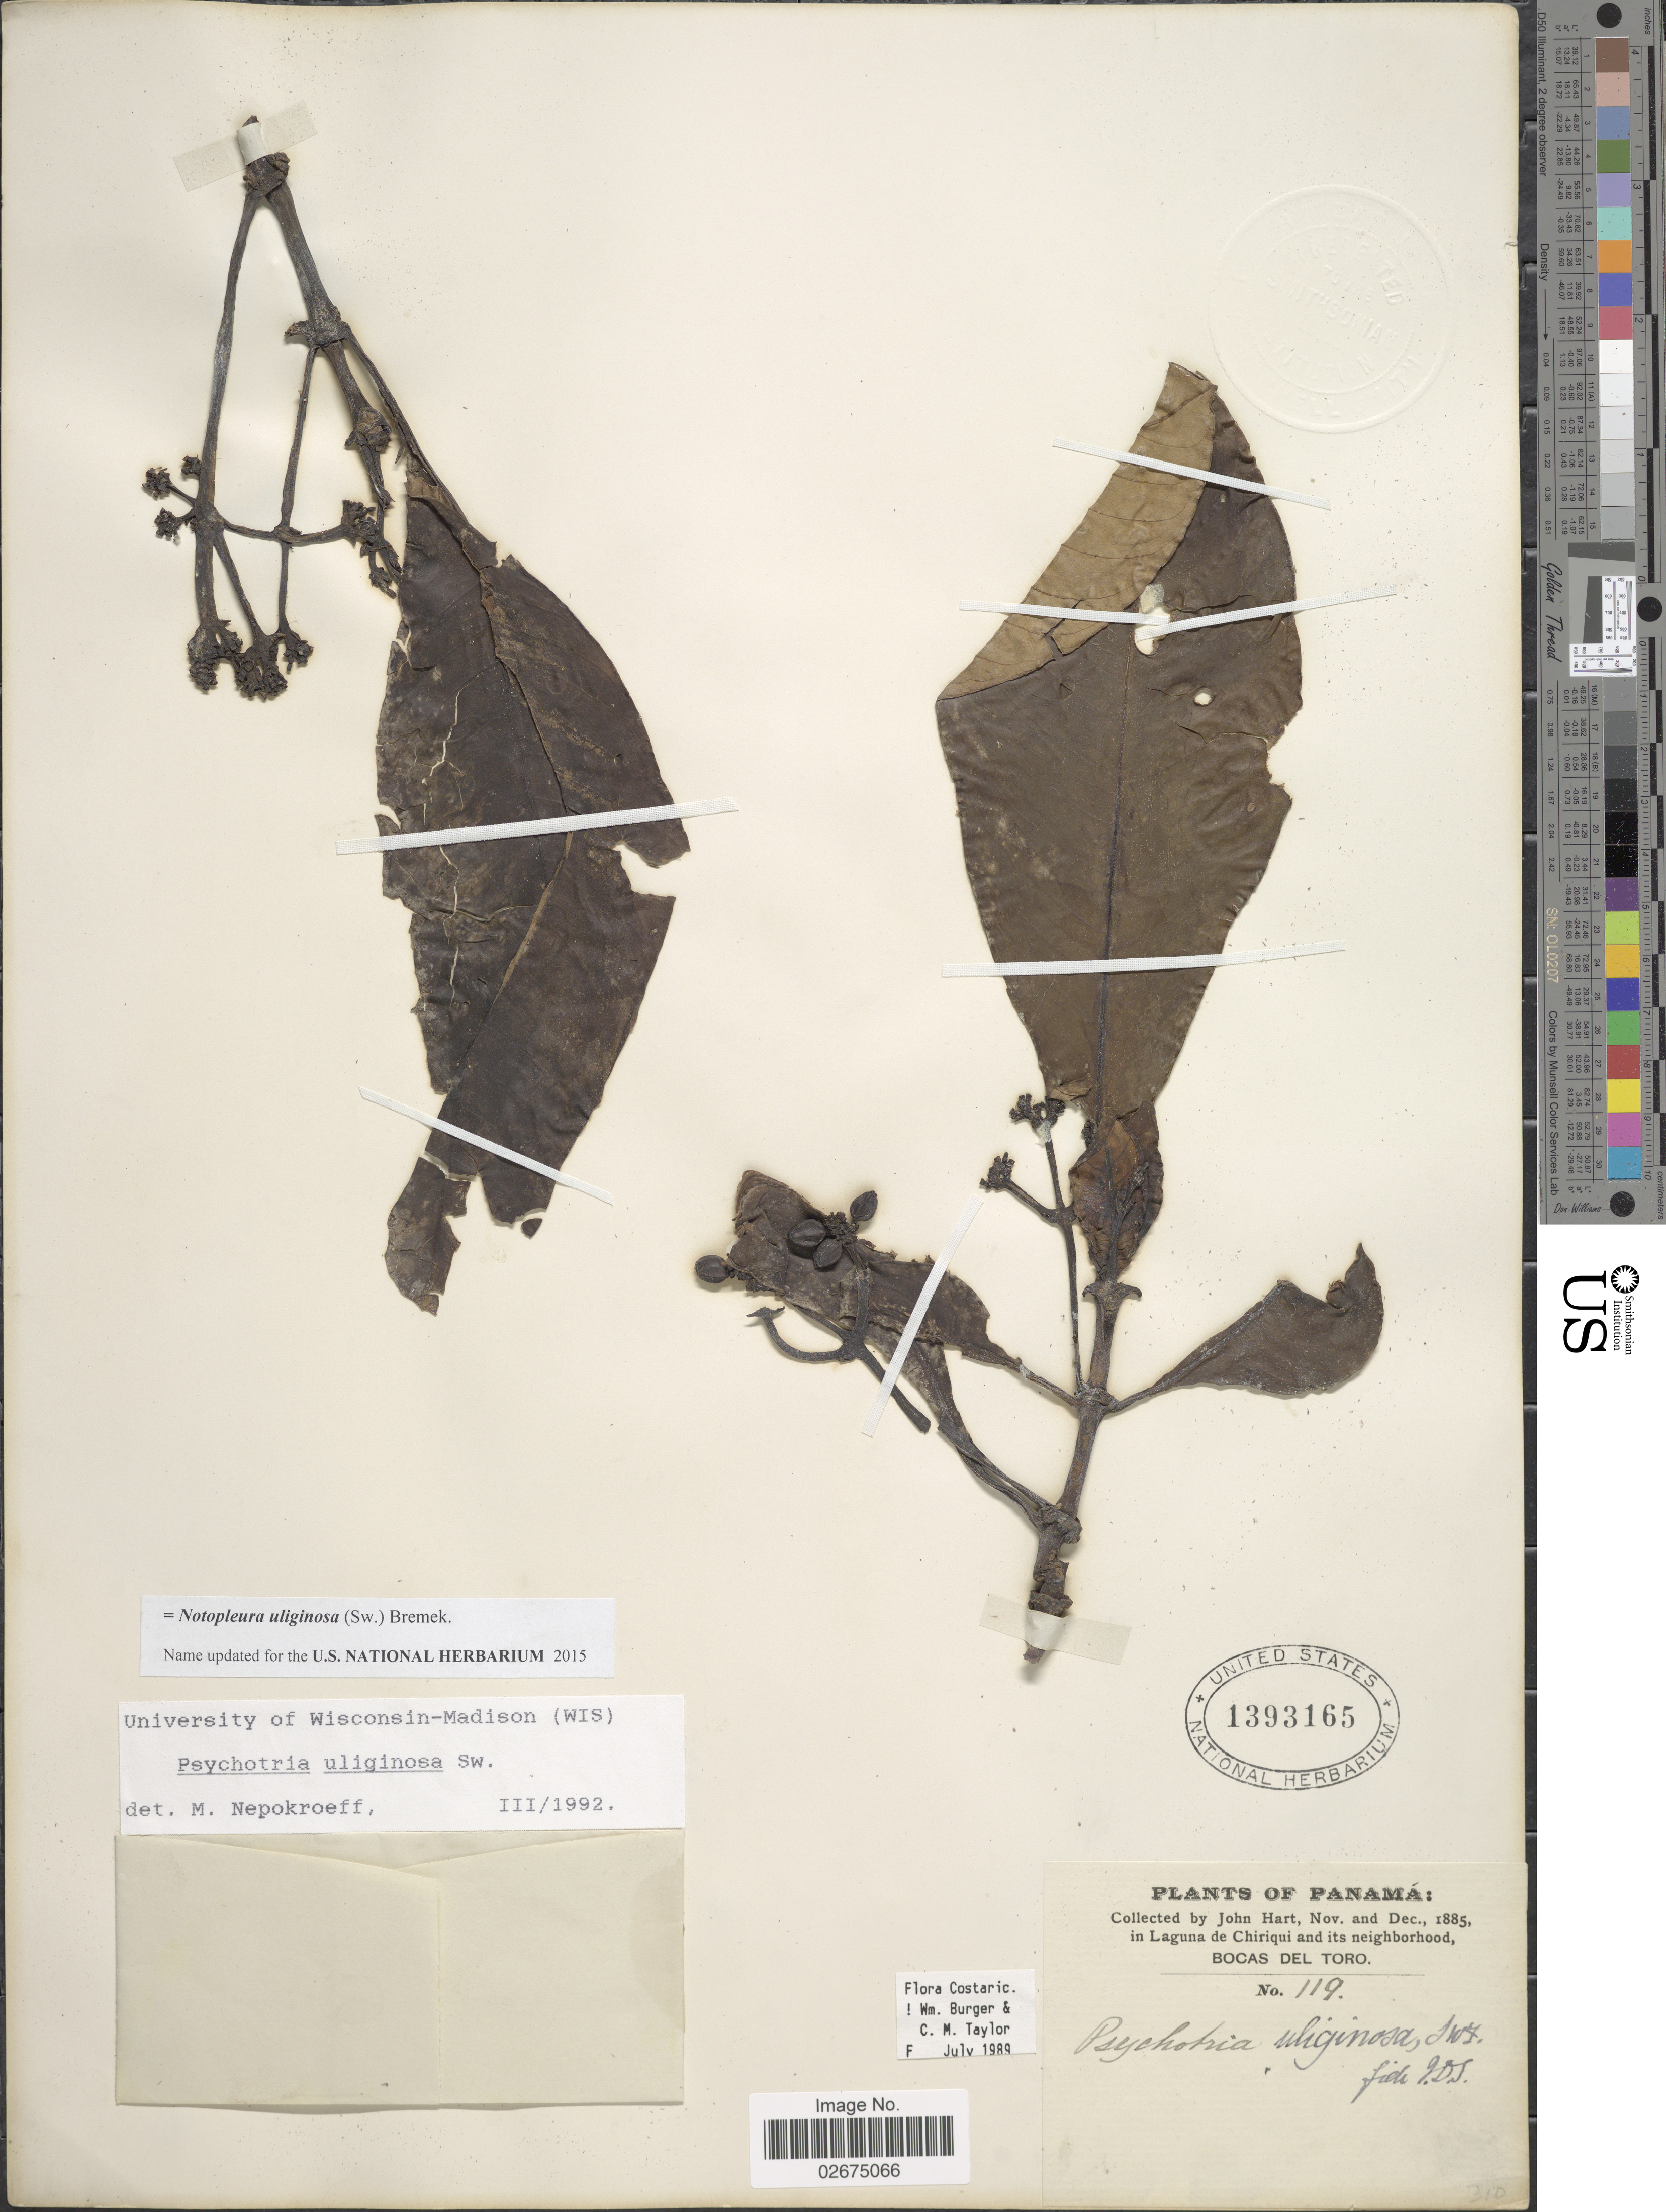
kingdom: Plantae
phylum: Tracheophyta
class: Magnoliopsida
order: Gentianales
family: Rubiaceae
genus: Notopleura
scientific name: Notopleura uliginosa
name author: (Sw.) Bremek.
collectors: J. H. Hart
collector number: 119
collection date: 1885-11/1885-12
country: Panama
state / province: Bocas del Toro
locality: In Laguna de Chiriqui and its neighborhood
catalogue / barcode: US 1393165